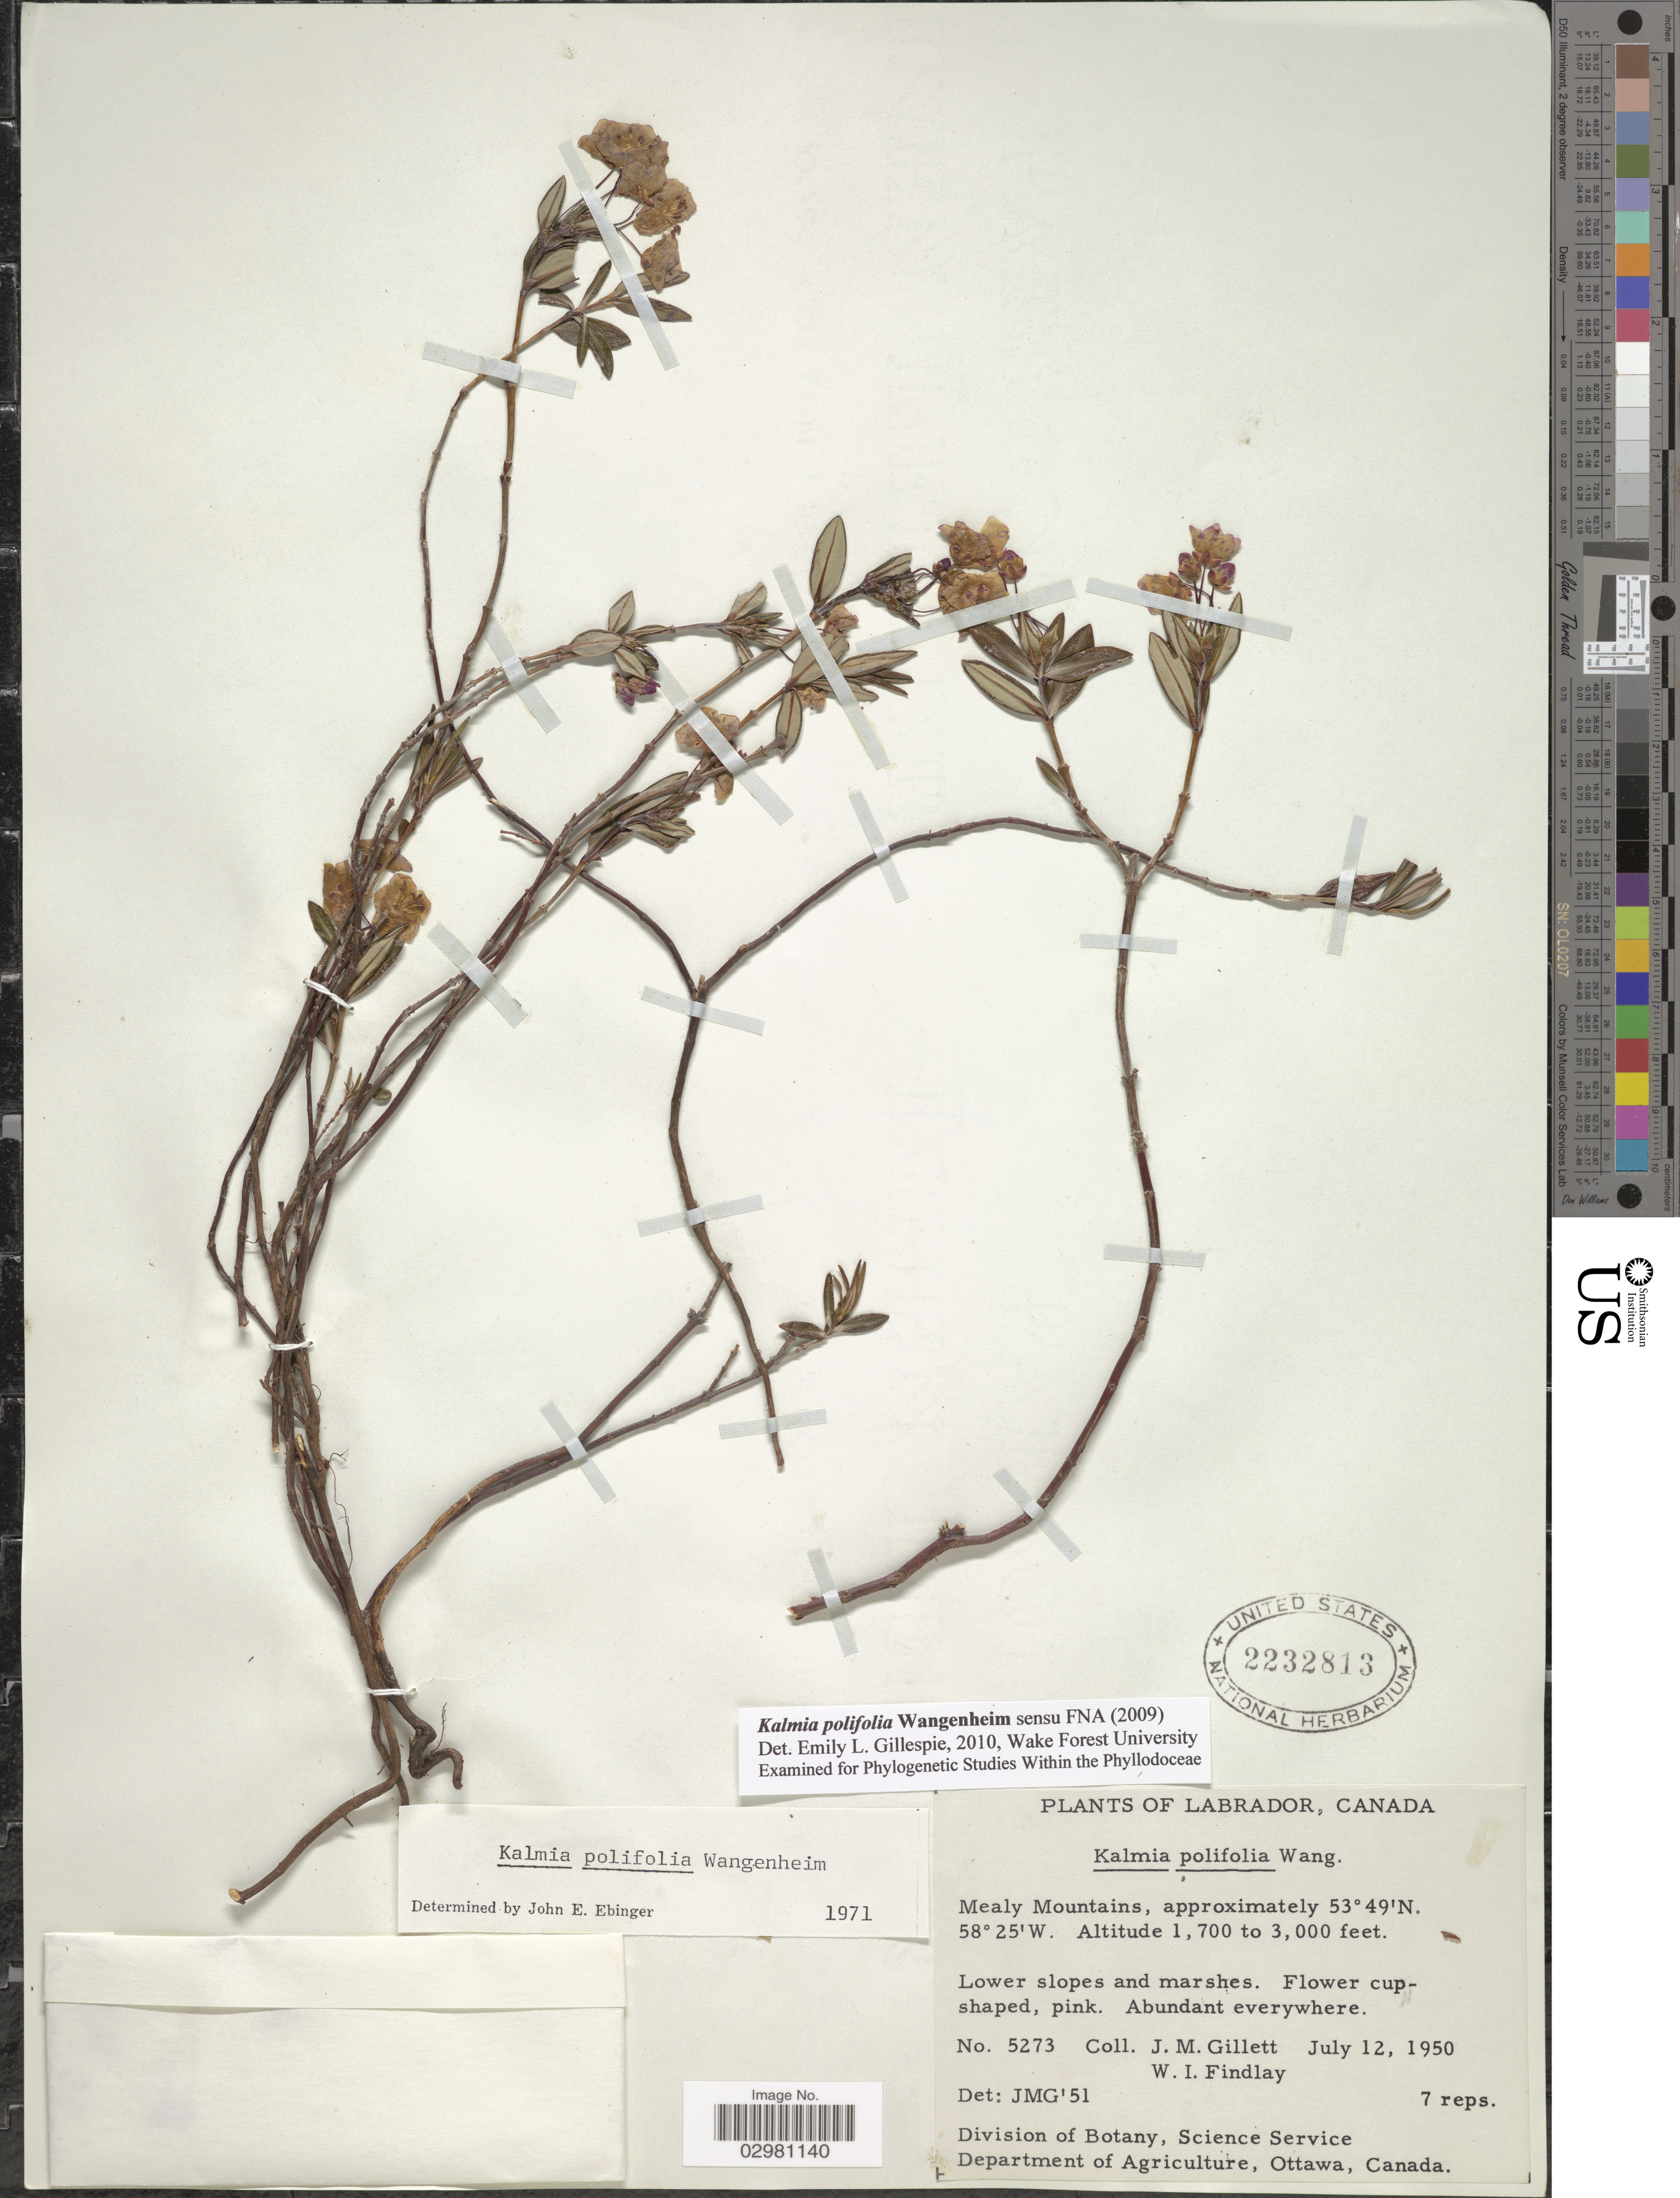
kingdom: Plantae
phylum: Tracheophyta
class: Magnoliopsida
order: Ericales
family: Ericaceae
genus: Kalmia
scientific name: Kalmia polifolia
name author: Wangenh.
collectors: J. M. Gillett & W. Findlay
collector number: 5273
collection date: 1950-07-12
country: Canada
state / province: Newfoundland and Labrador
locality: Labrador. Mealy Mountains.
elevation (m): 518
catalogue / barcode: US 2232813